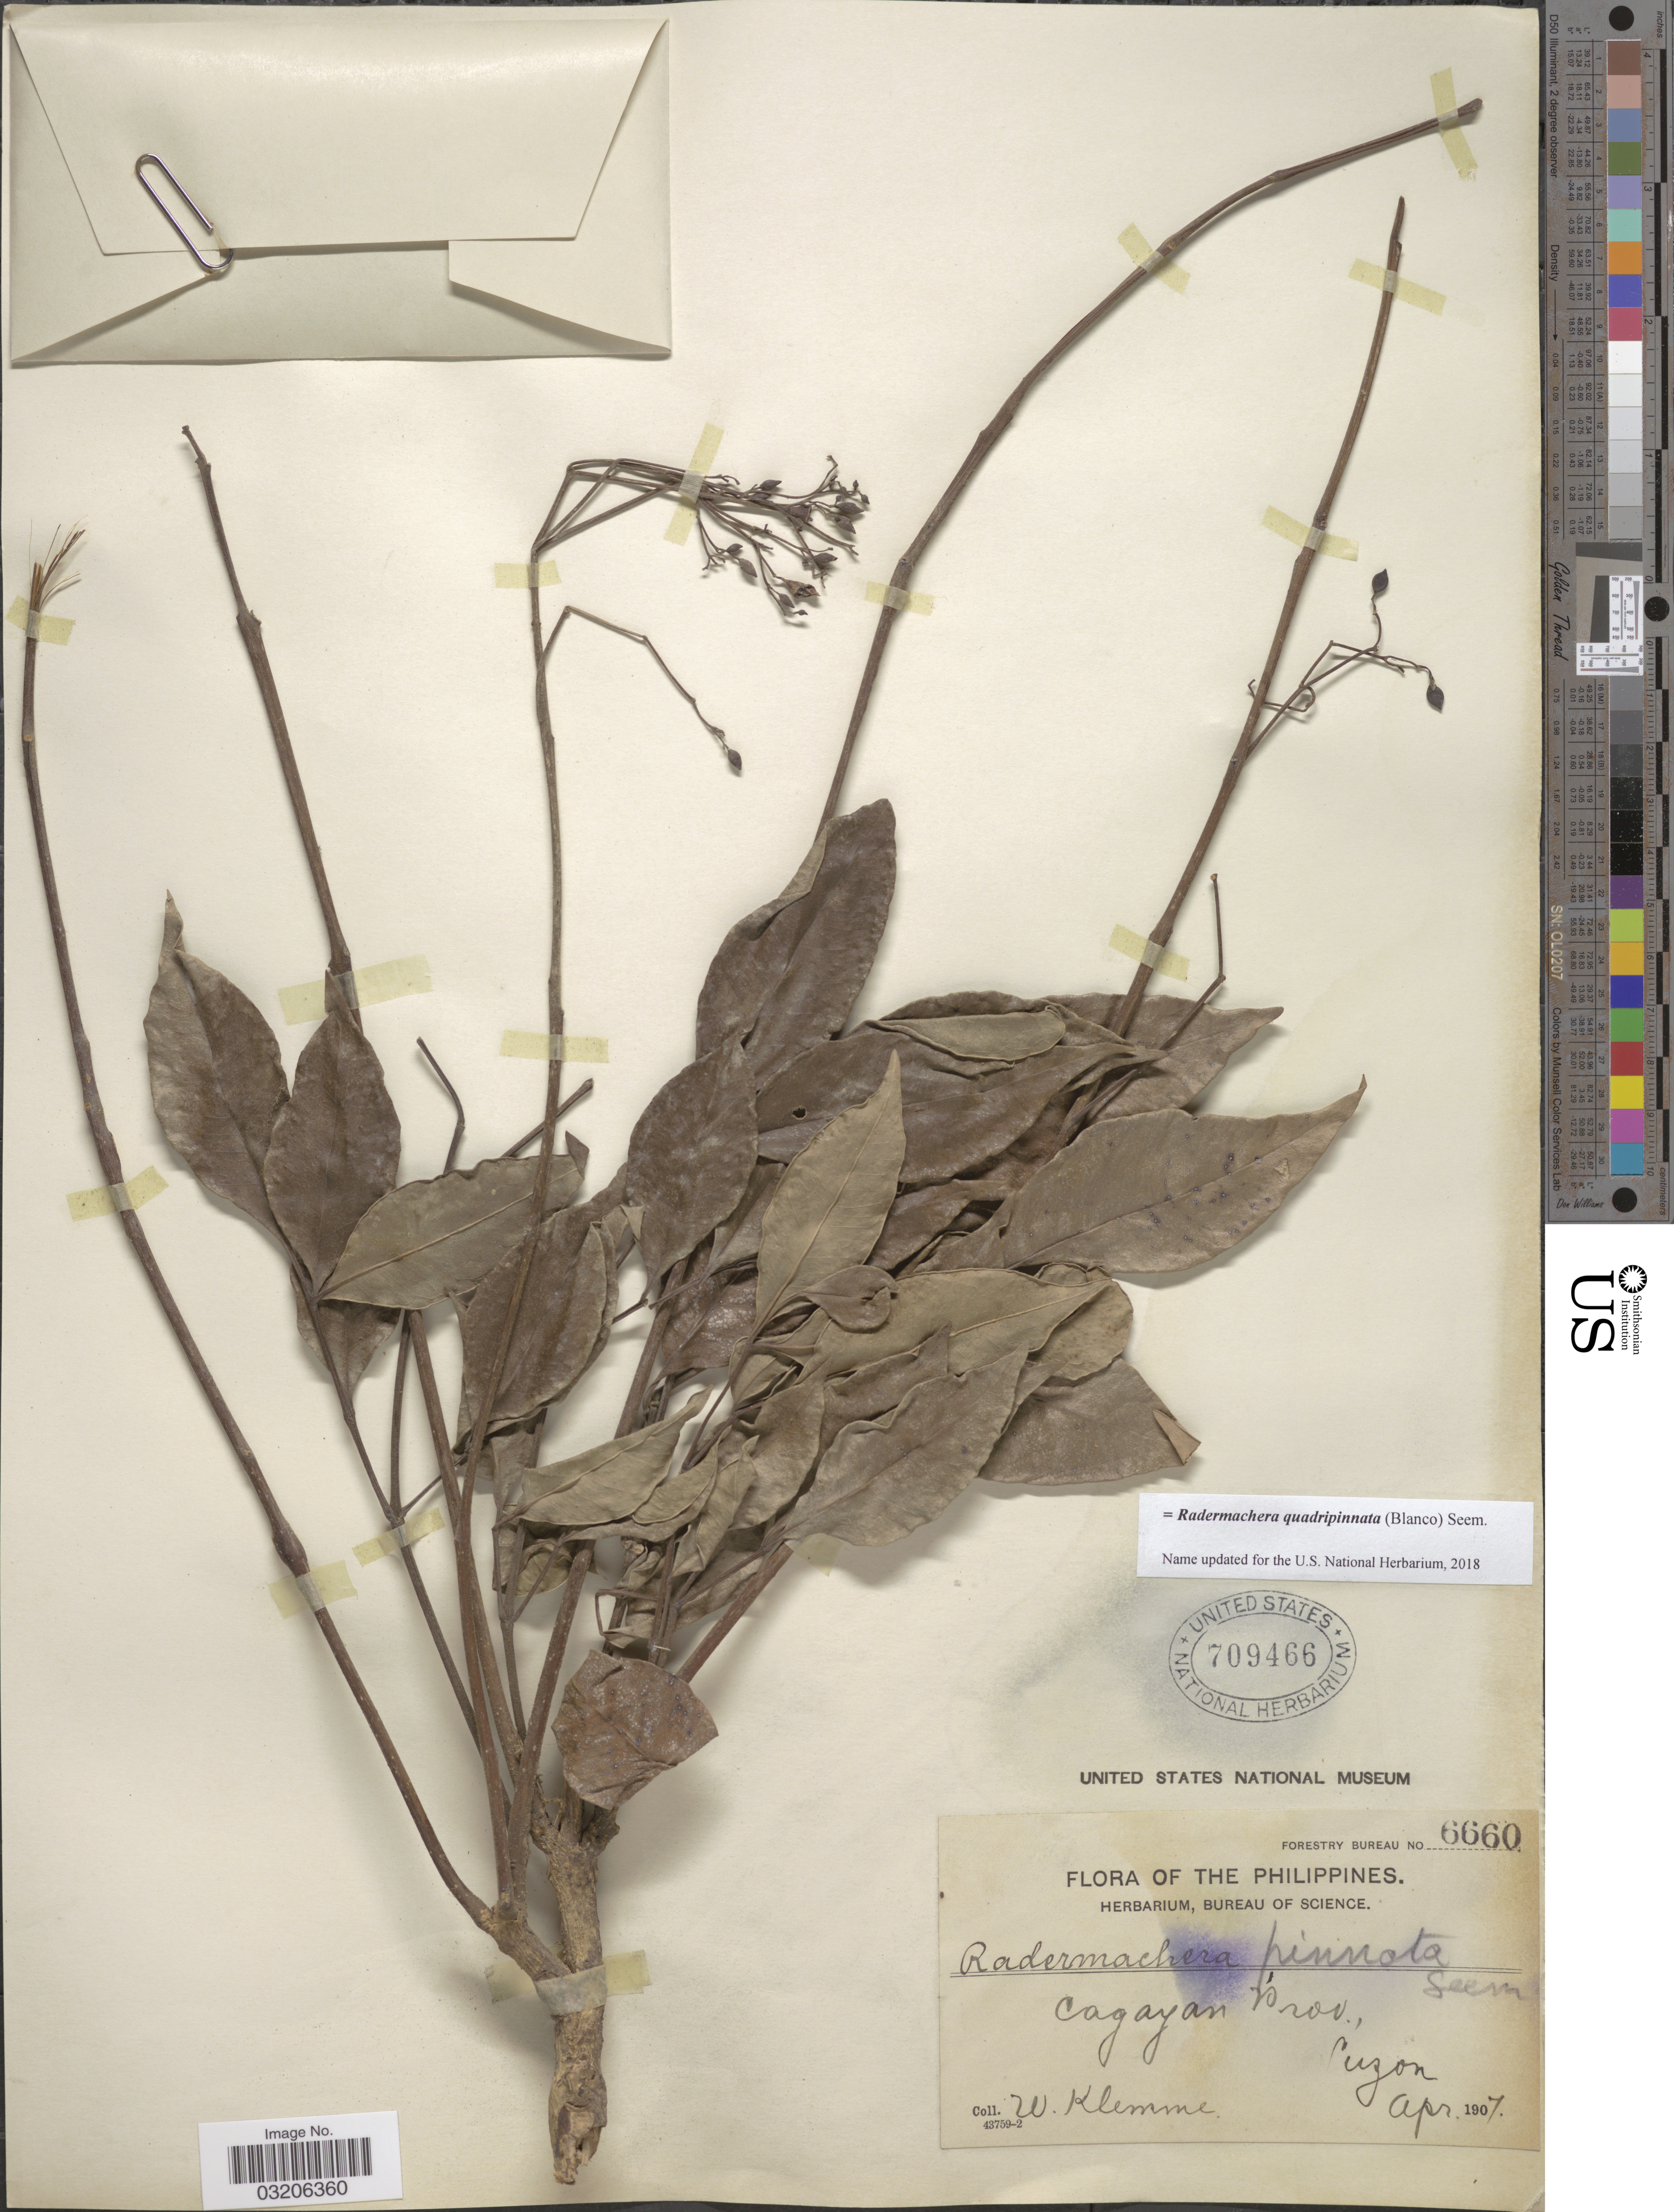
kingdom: Plantae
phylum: Tracheophyta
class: Magnoliopsida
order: Lamiales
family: Bignoniaceae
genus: Radermachera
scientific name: Radermachera quadripinnata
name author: (Blanco) Seem.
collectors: W. Klemme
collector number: Forestry Bureau 6660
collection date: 1907-04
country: Philippines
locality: Cagayan Prov., Luzon.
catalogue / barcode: US 709466